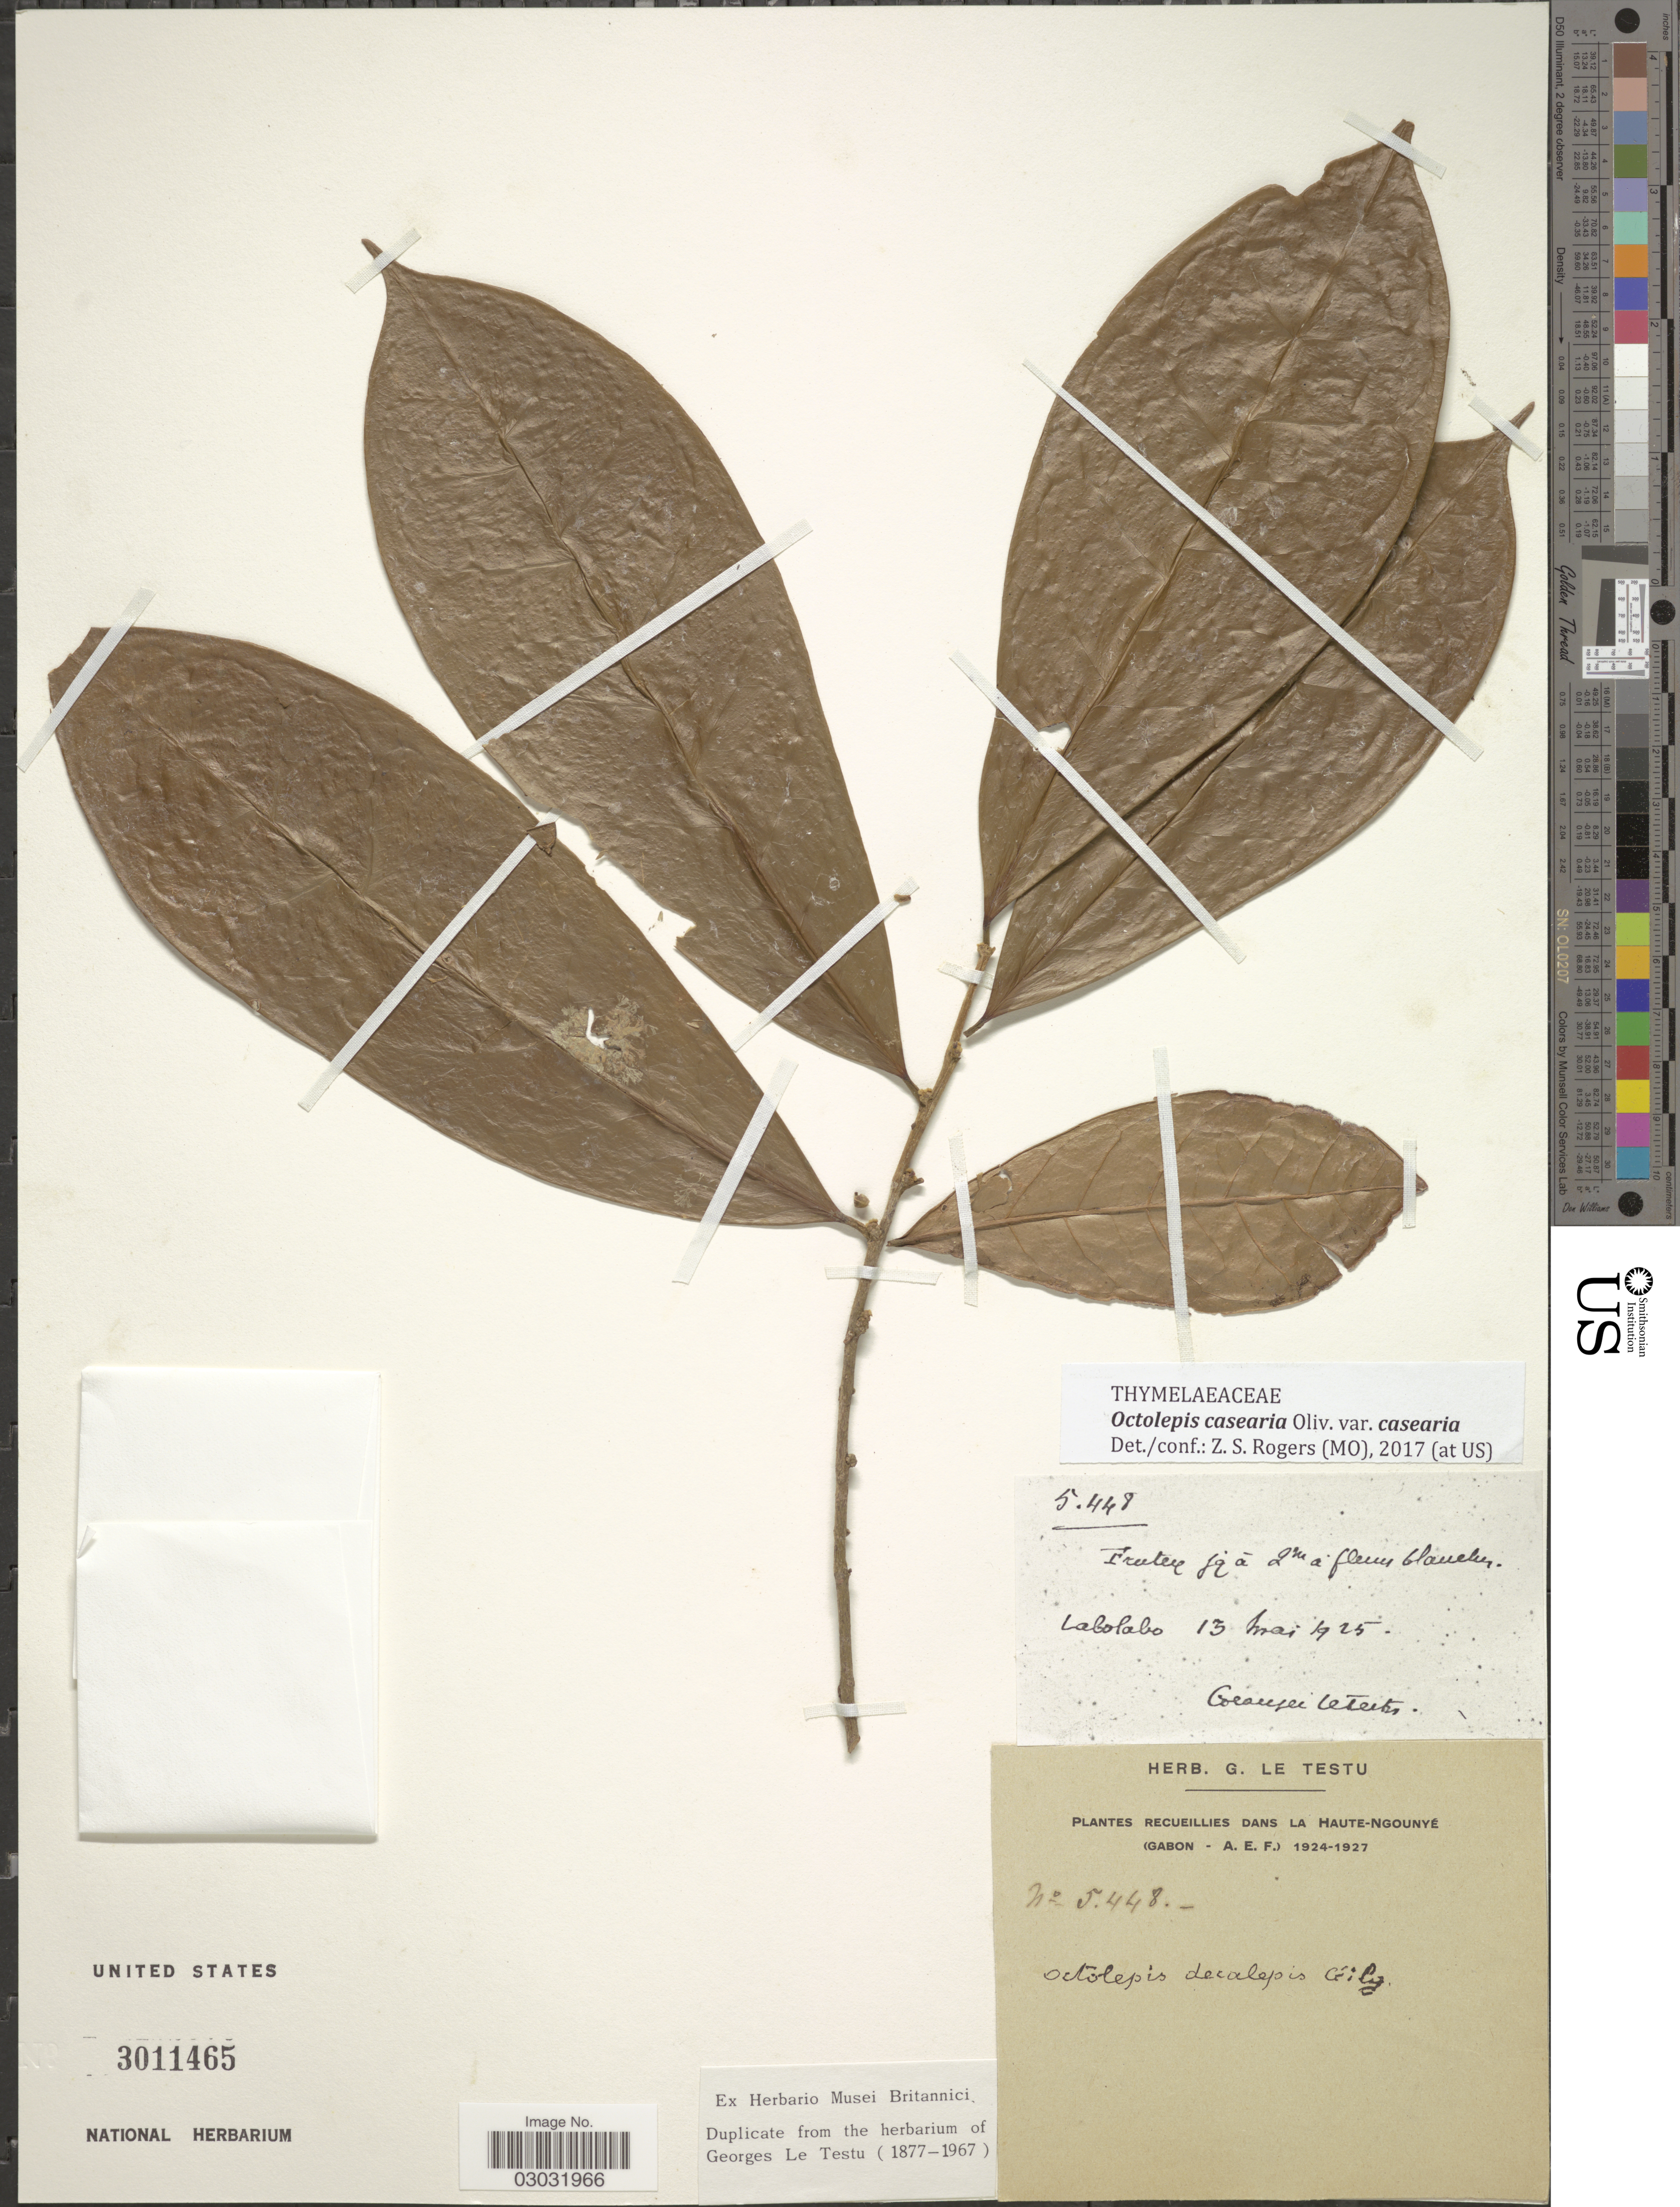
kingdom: Plantae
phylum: Tracheophyta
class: Magnoliopsida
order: Malvales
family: Thymelaeaceae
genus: Octolepis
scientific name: Octolepis casearia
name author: Oliv.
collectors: G. Le Testu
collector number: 5448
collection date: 1925-05-13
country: Gabon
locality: Recueillies dans la Haute-Ngounyé (Gabon-A.E.F.). Labolabo [interpreted].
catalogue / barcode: US 3011465